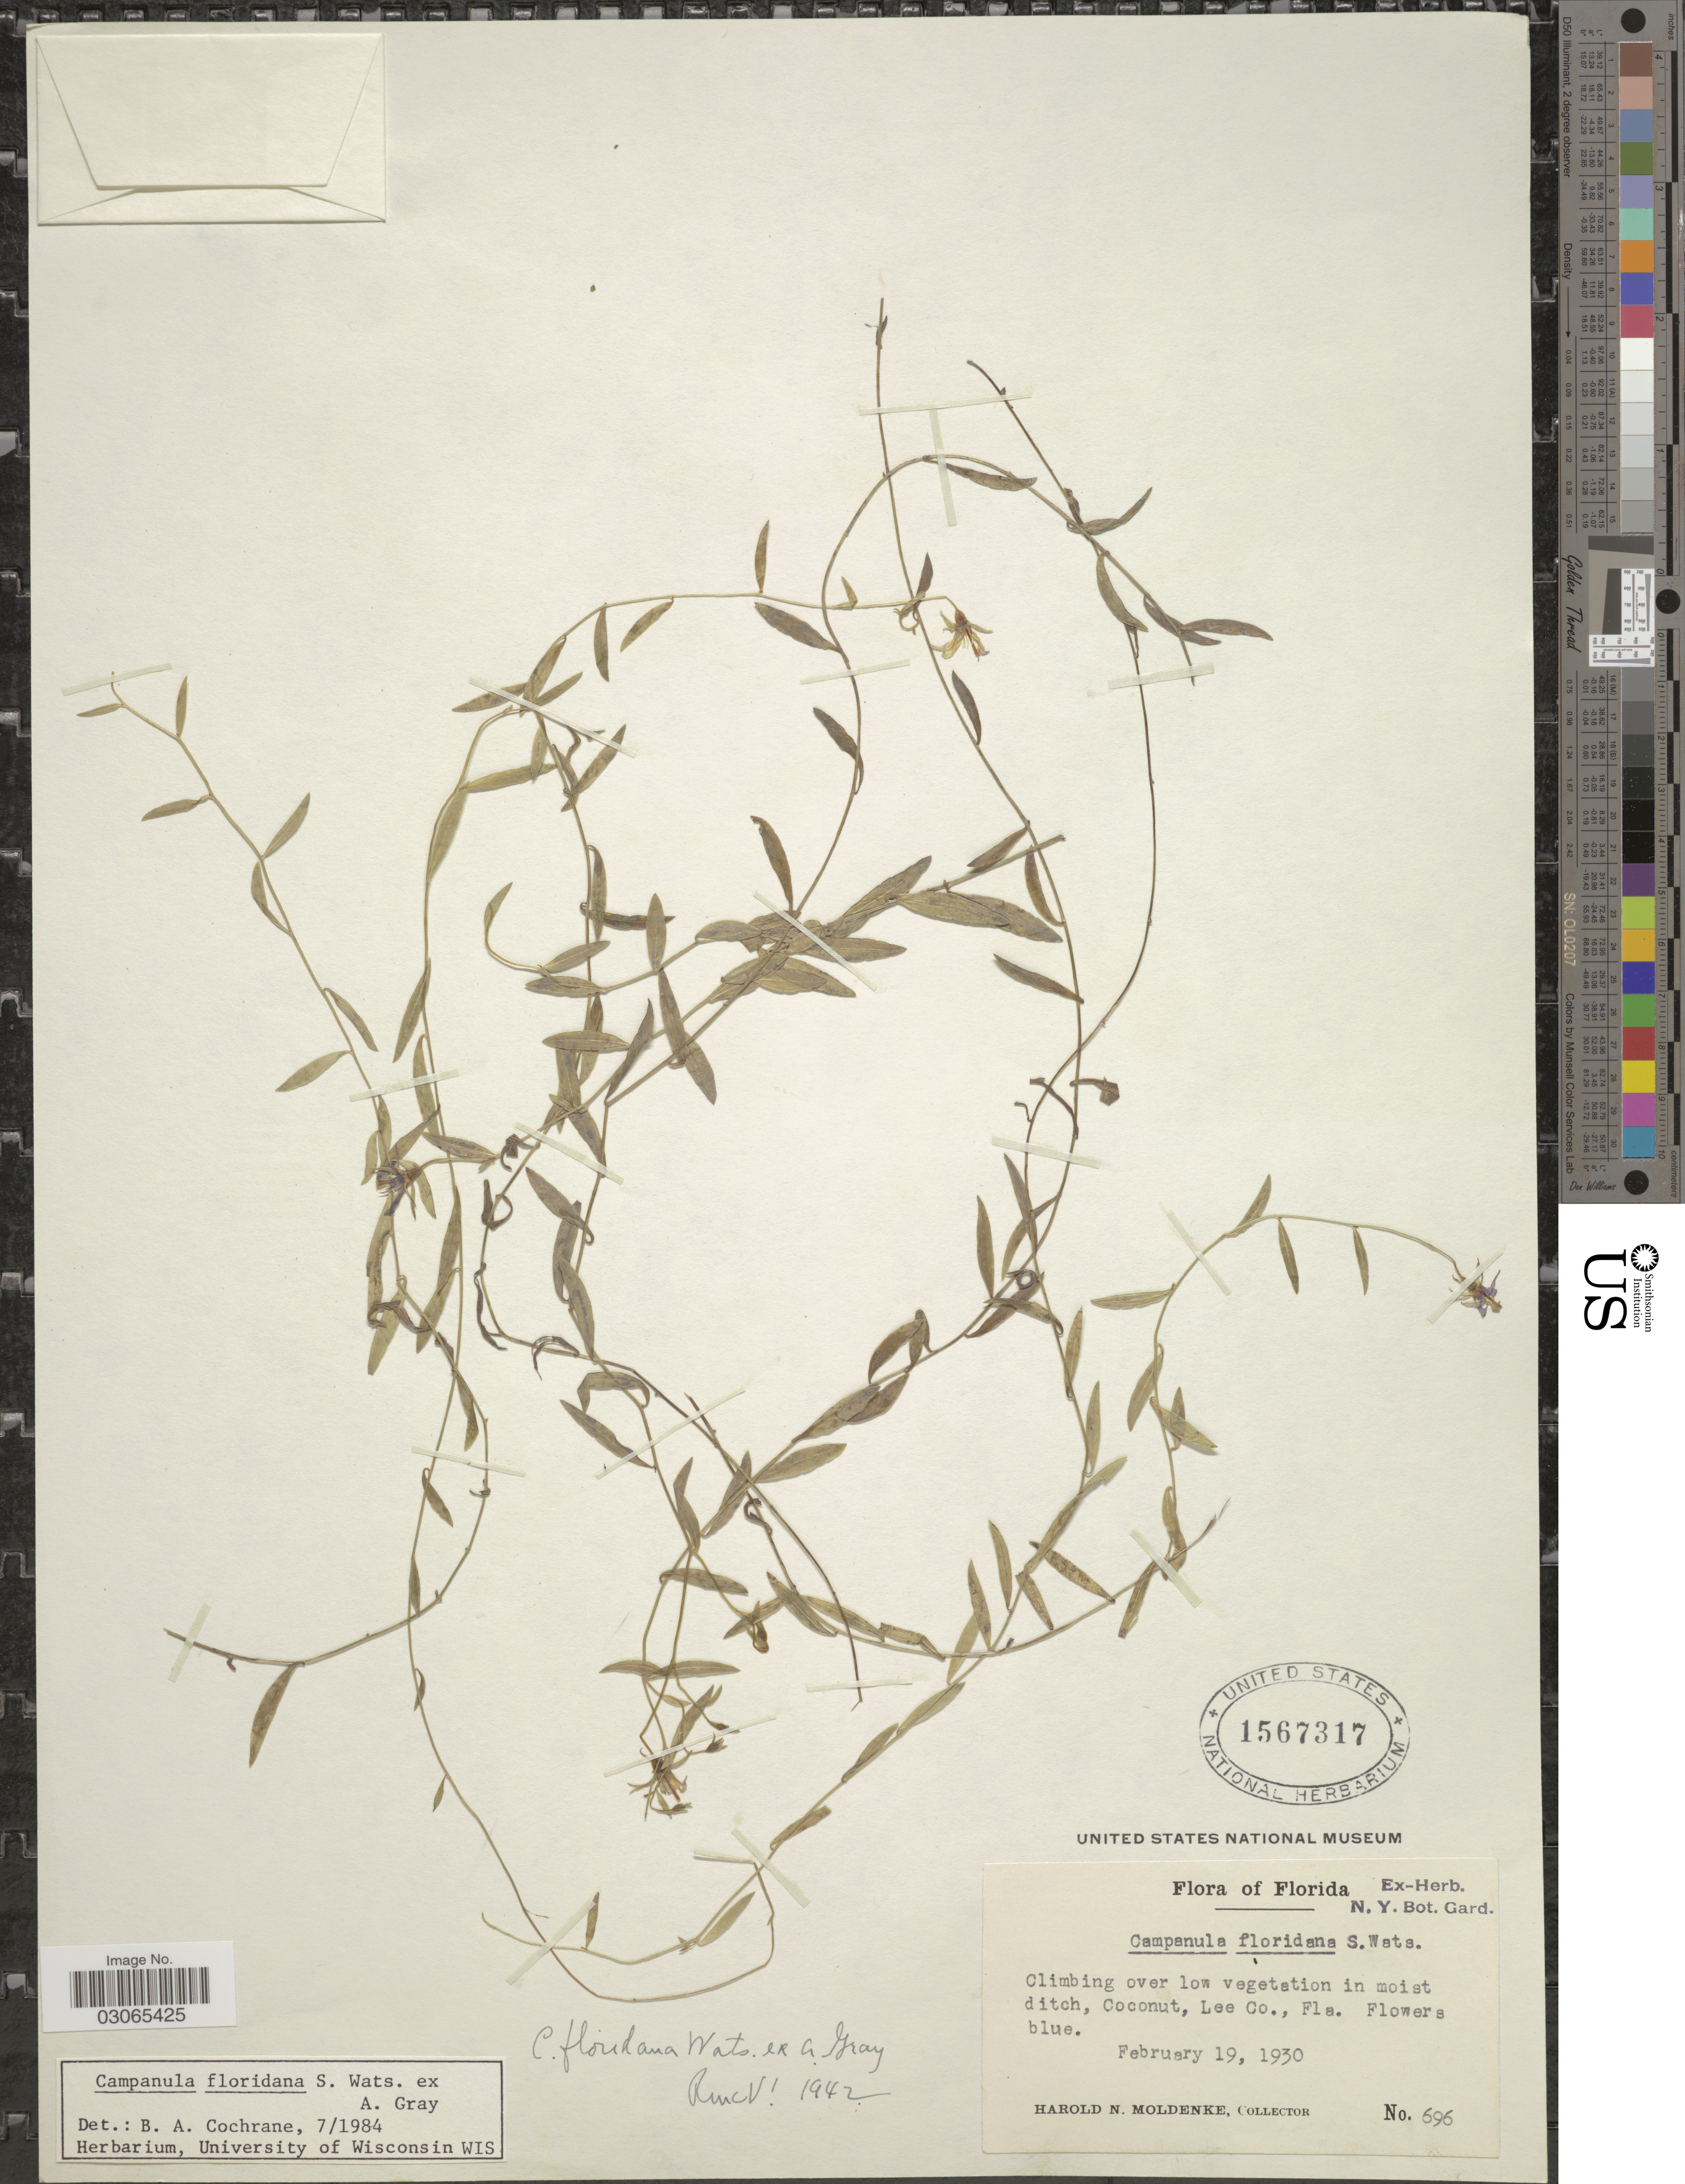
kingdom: Plantae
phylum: Tracheophyta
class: Magnoliopsida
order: Asterales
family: Campanulaceae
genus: Campanula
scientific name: Campanula floridana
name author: S. Watson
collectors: H. N. Moldenke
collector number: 696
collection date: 1930-02-19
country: United States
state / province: Florida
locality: Coconut, Lee Co.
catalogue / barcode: US 1567317